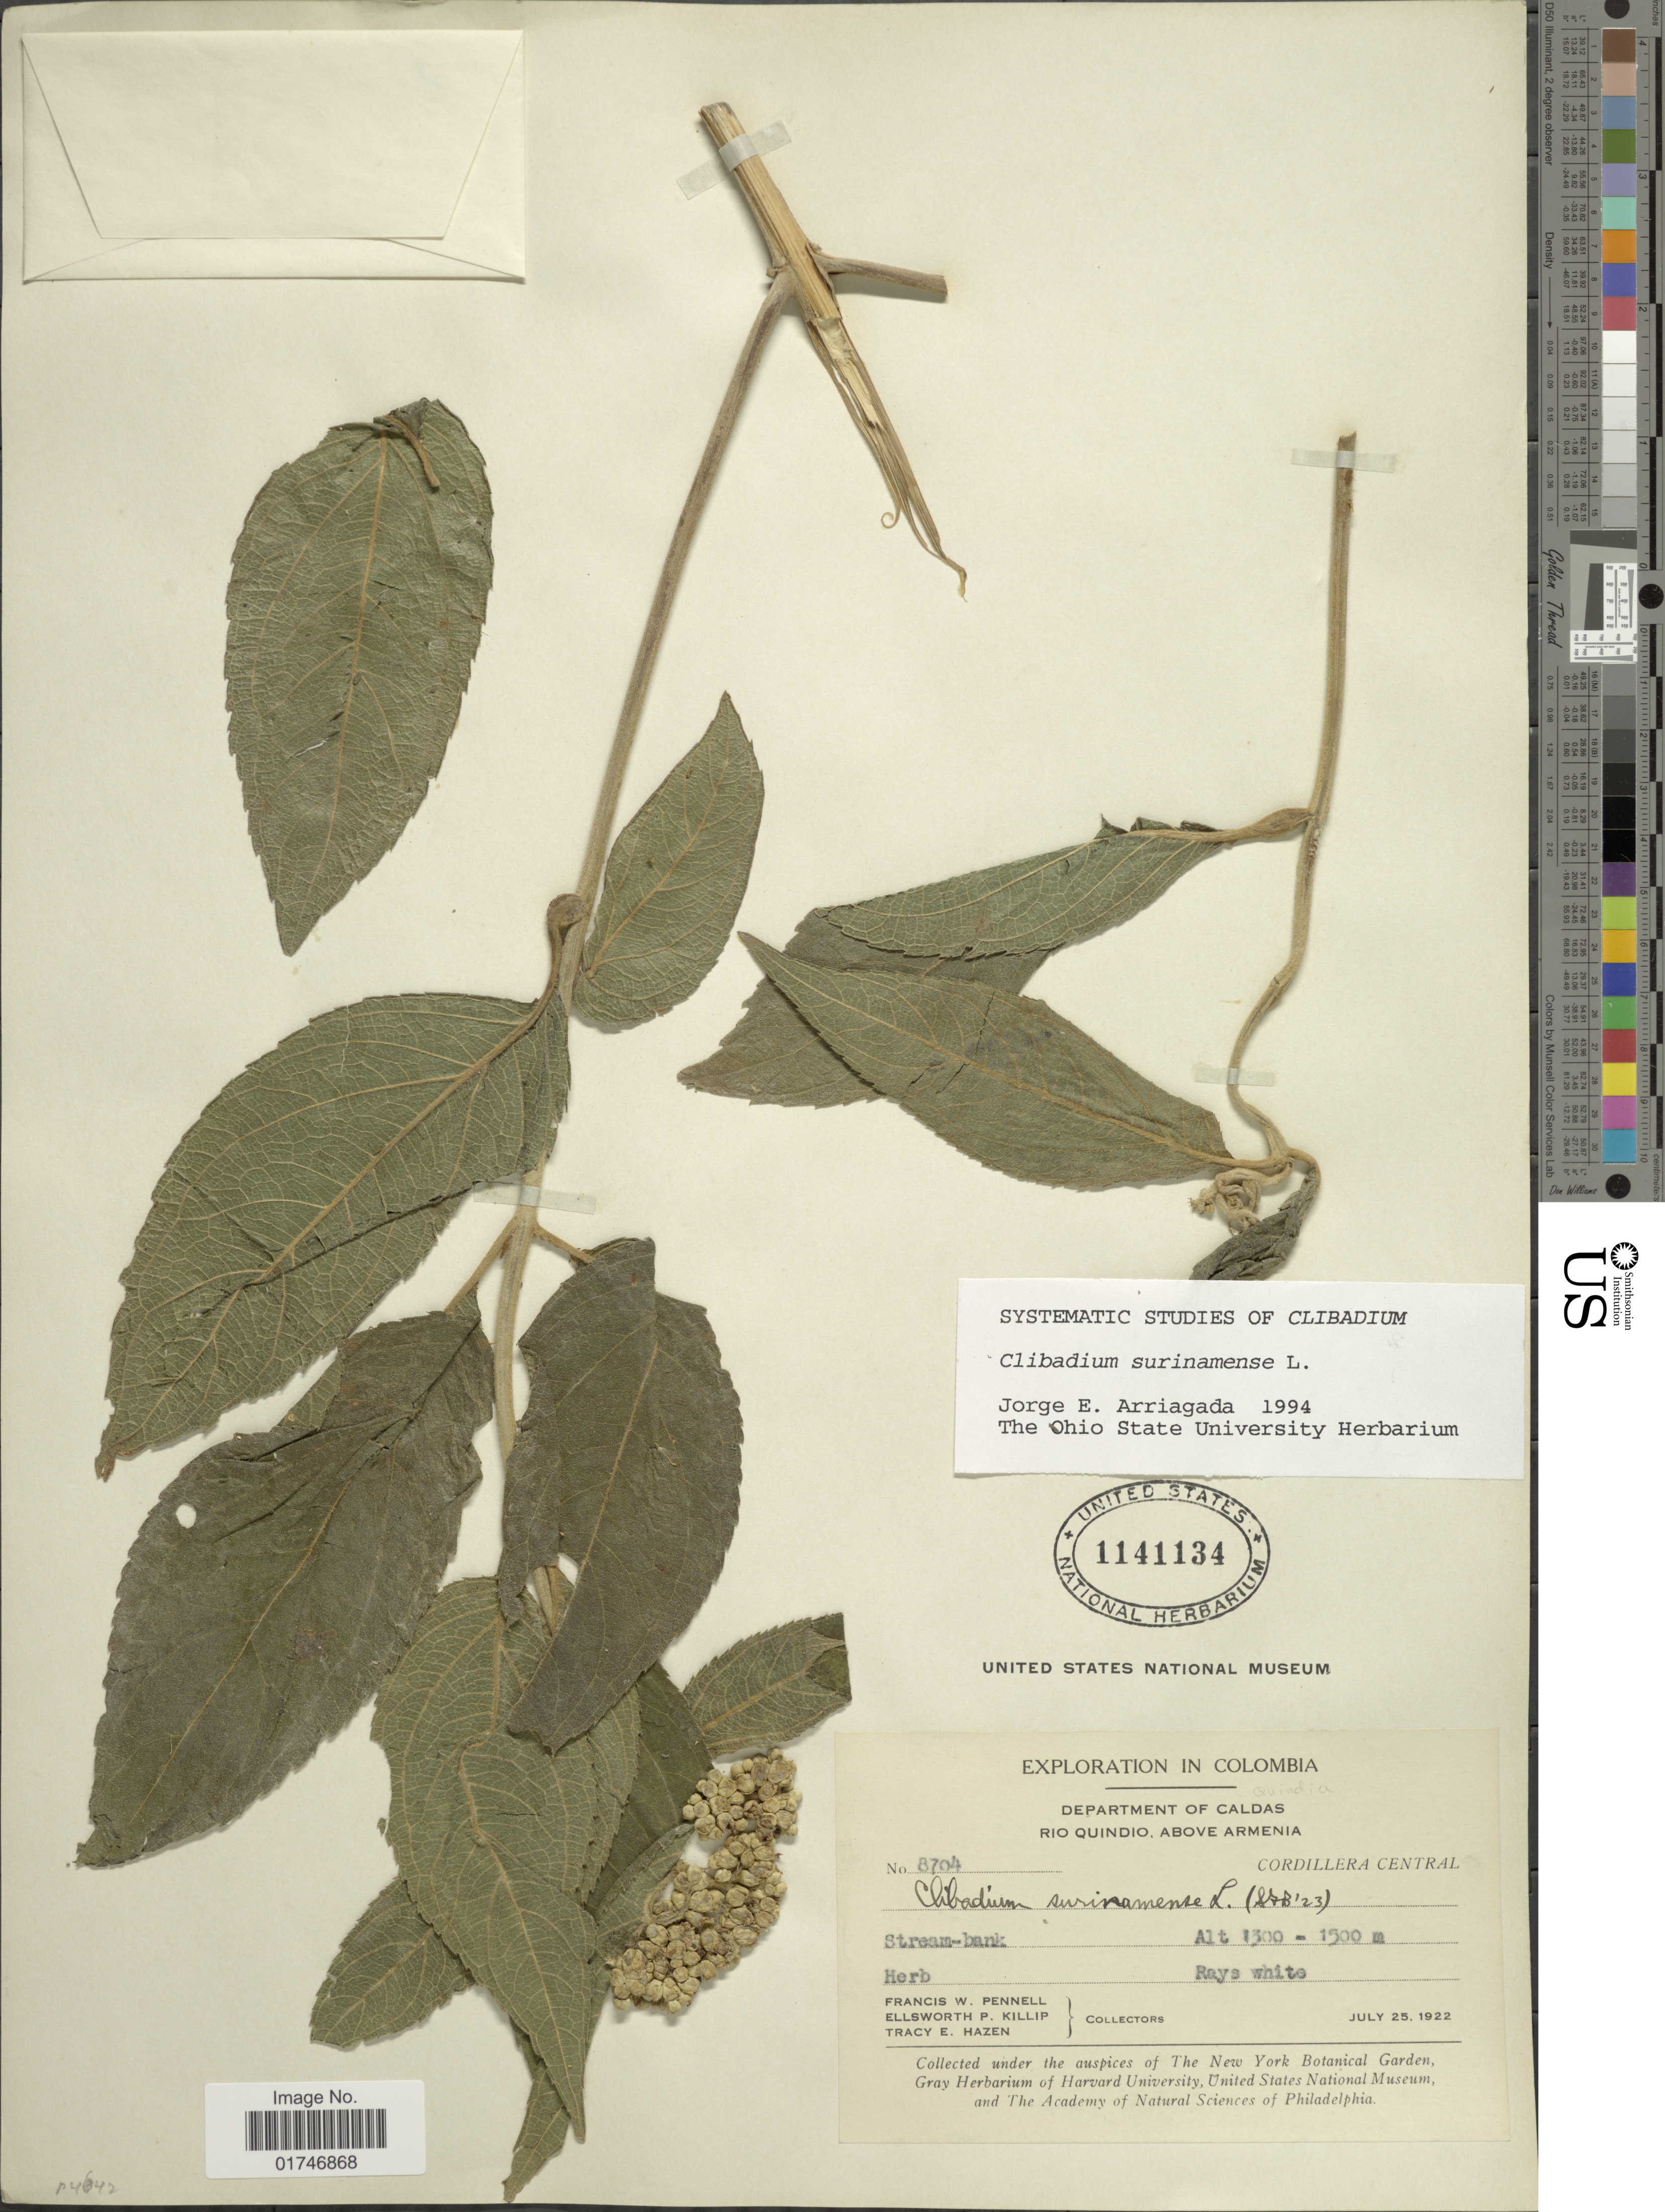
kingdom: Plantae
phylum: Tracheophyta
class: Magnoliopsida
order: Asterales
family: Asteraceae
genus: Clibadium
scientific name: Clibadium surinamense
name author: L.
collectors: F. W. Pennell, E. P. Killip & T. E. Hazen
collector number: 8704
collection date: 1922-07-25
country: Colombia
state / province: Caldas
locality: Department of Caldas. Rio Quindio, above Armenia. Cordillera Central. Stream-bank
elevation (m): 1300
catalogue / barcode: US 1141134